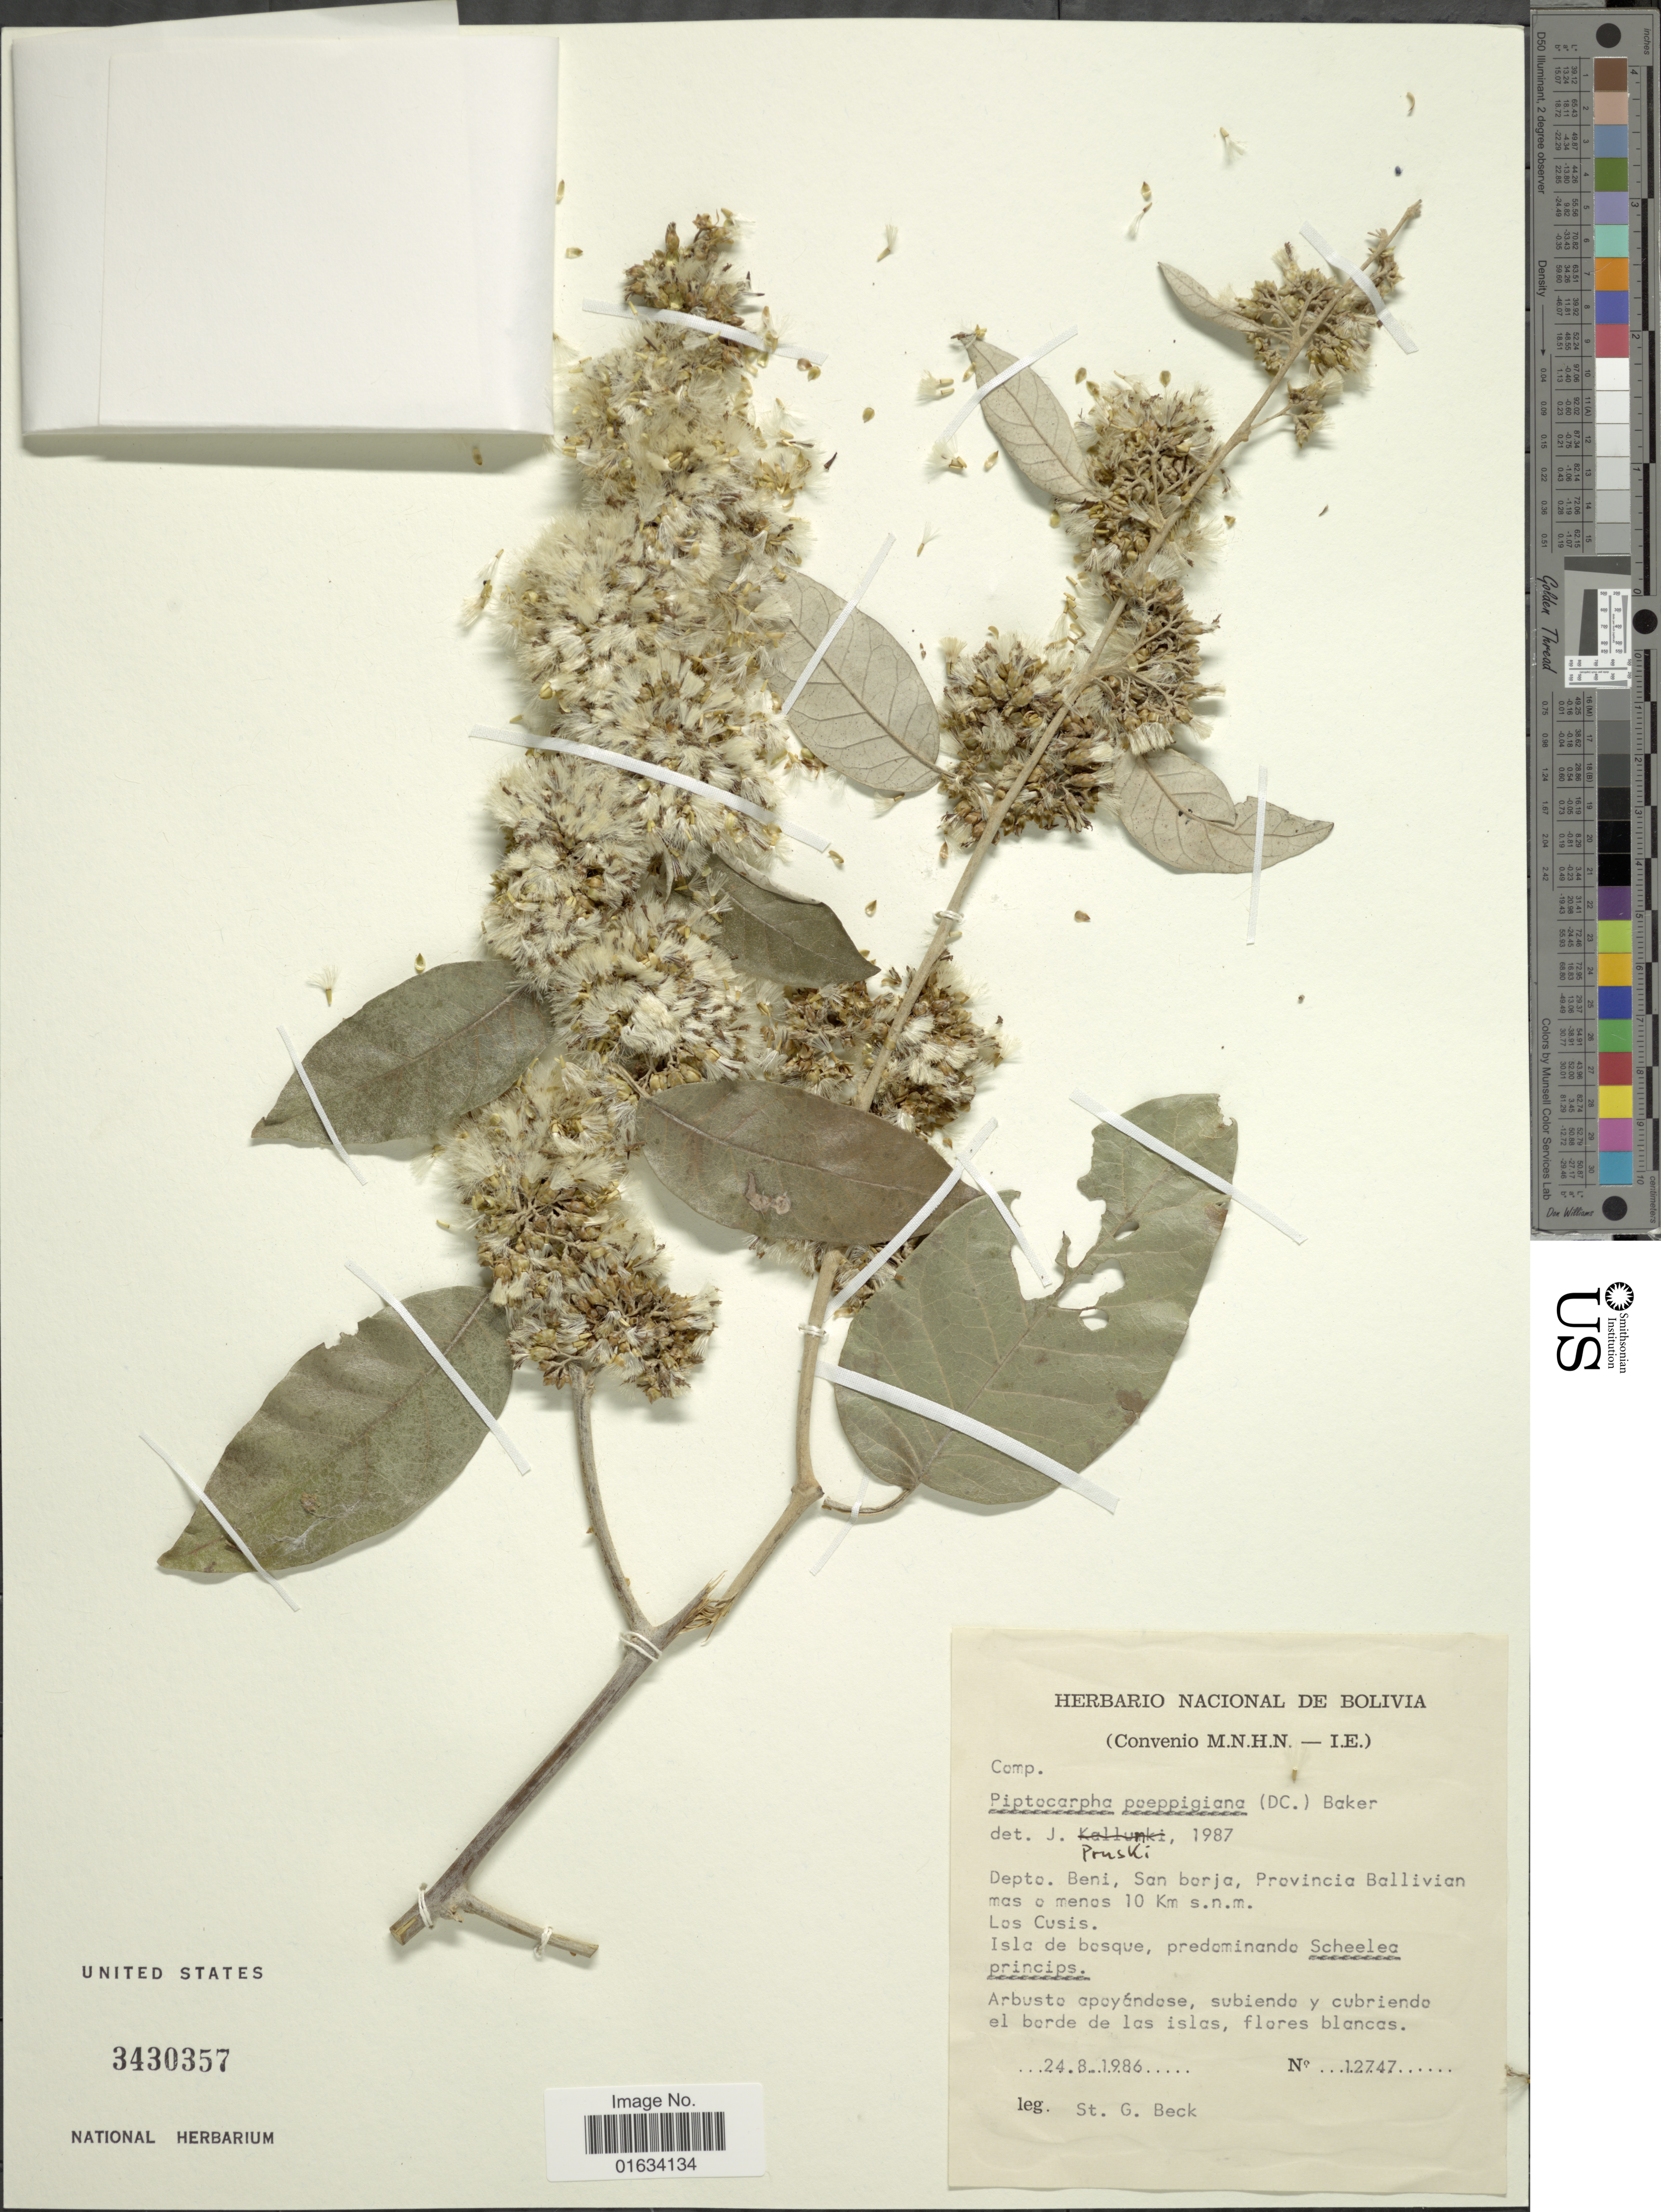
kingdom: Plantae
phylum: Tracheophyta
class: Magnoliopsida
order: Asterales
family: Asteraceae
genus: Piptocarpha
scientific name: Piptocarpha poeppigiana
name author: (DC.) Baker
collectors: S. G. Beck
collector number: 12747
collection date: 1986-08-24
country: Bolivia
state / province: Beni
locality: Bolivia. Depto. Beni, San Borja, Provincia Ballivian mas o menos 10 Km s. n.m. Los Cusis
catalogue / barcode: US 3430357